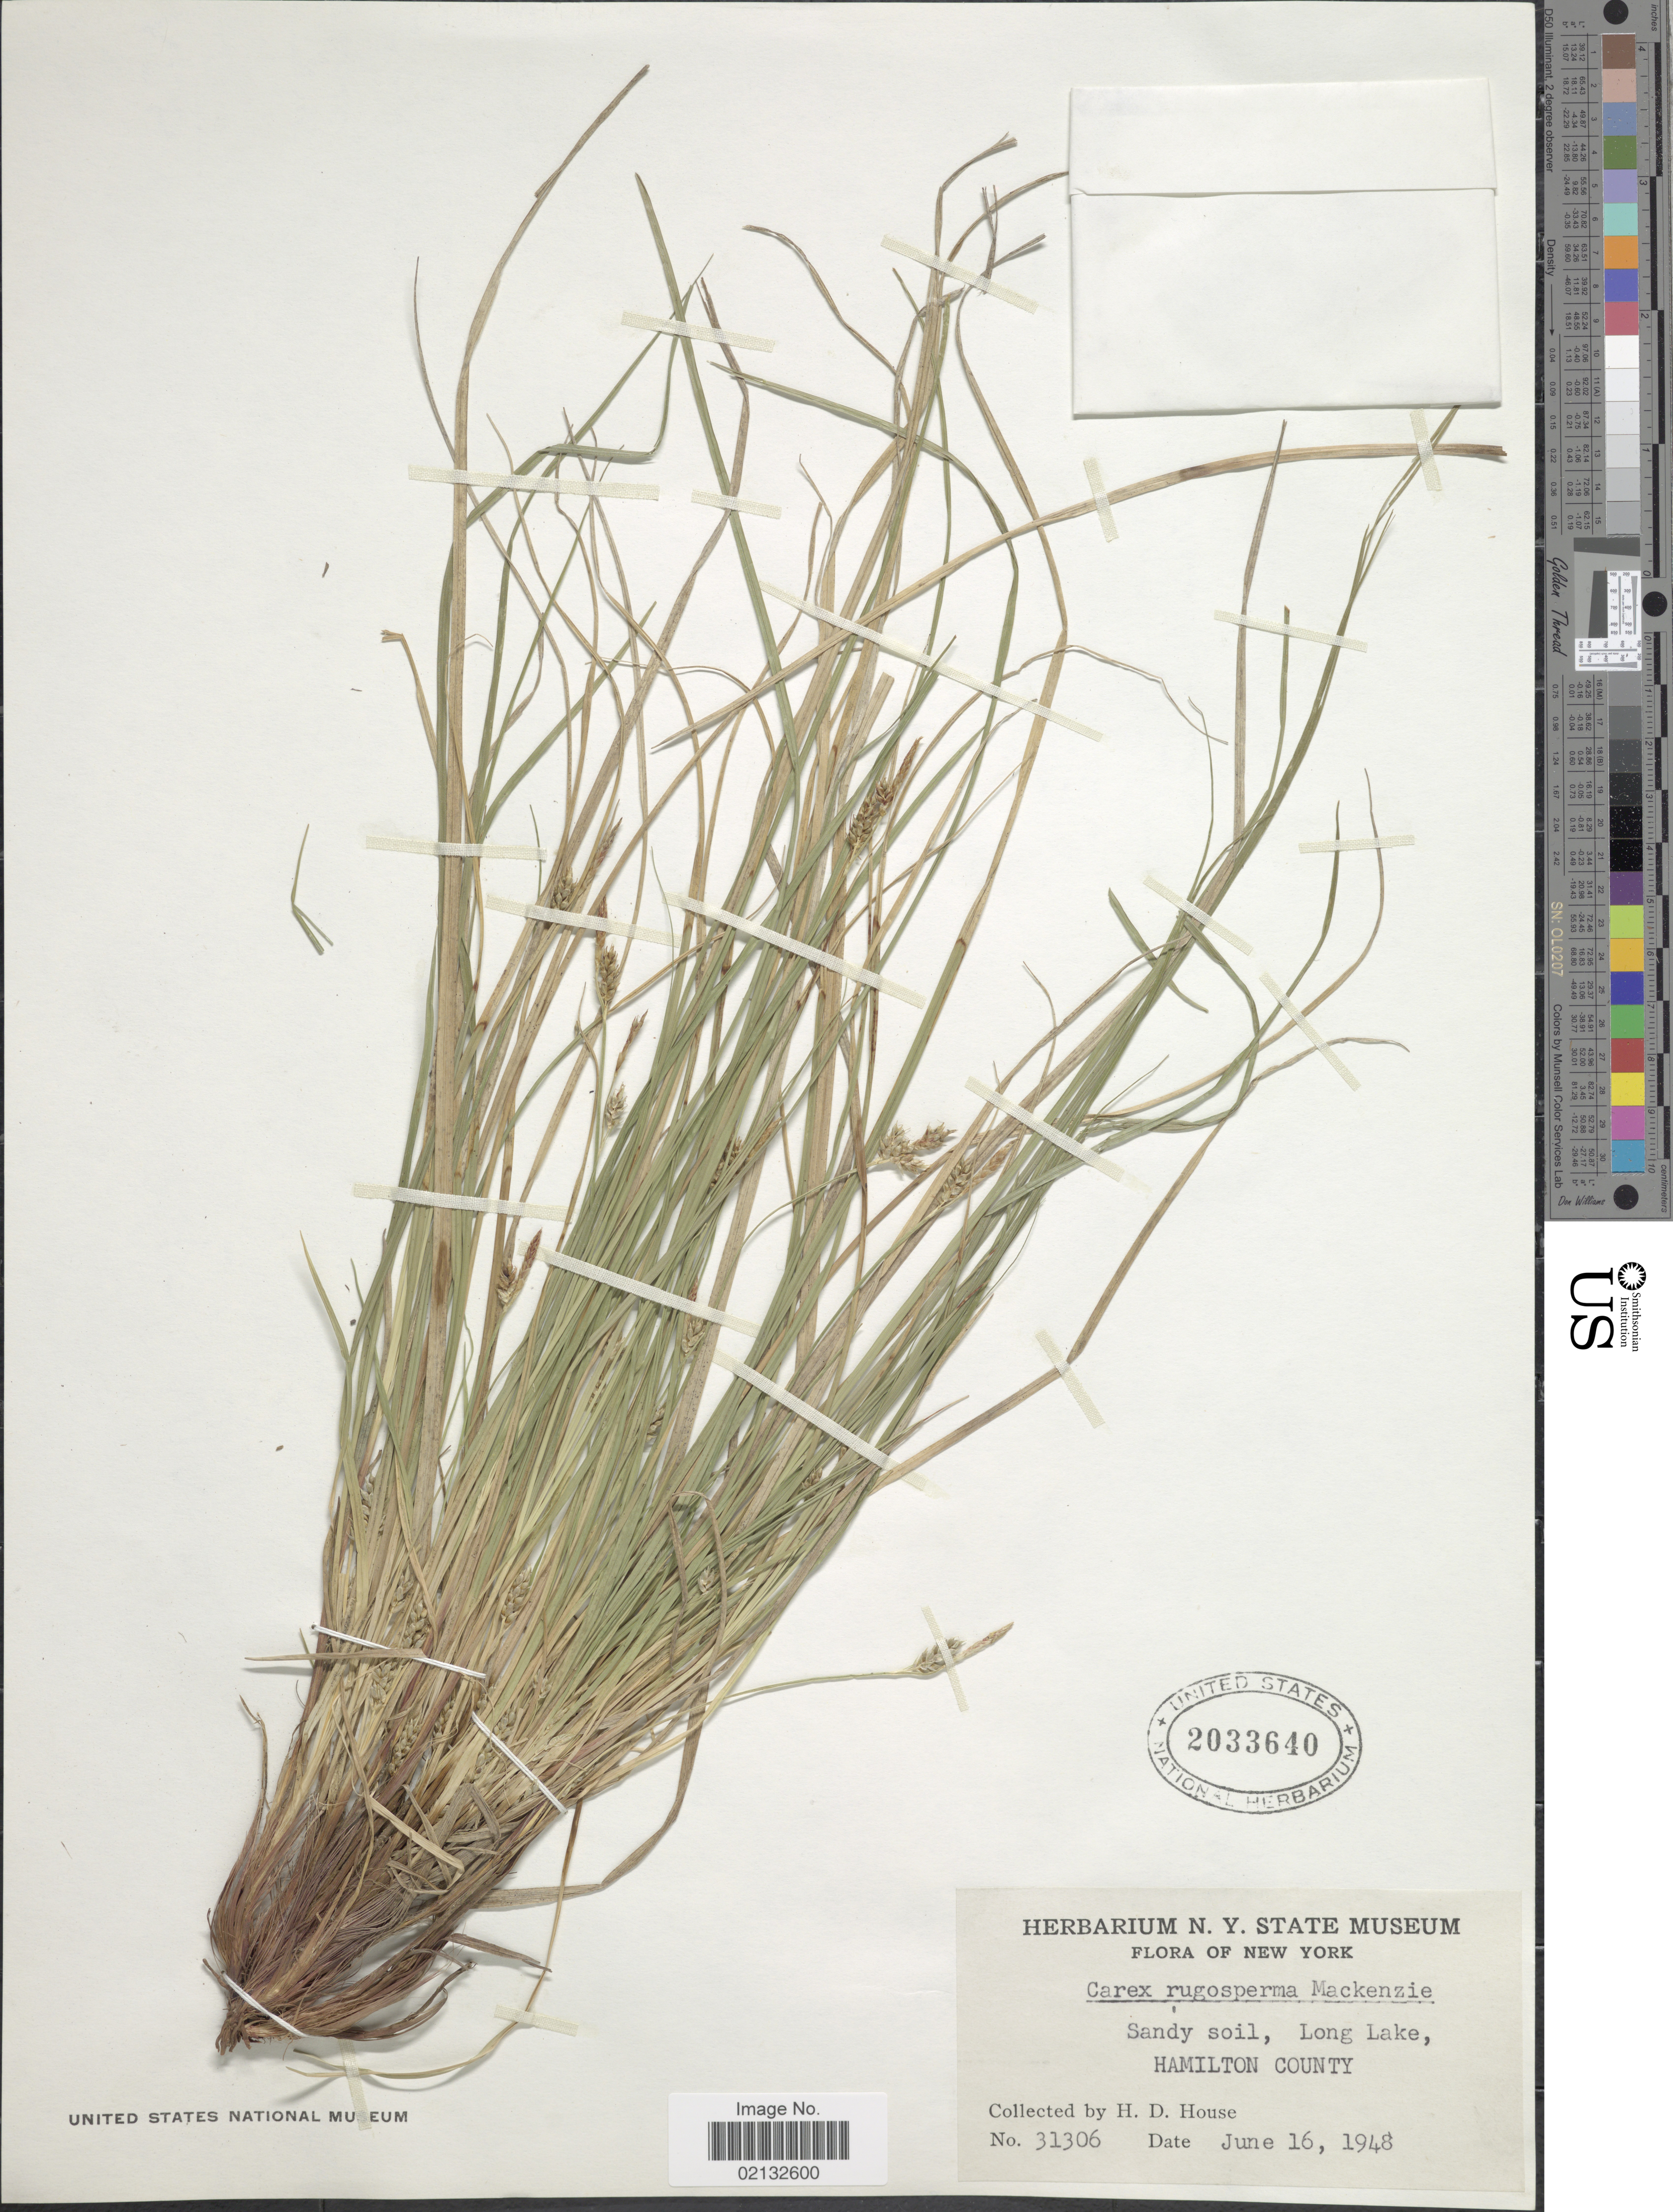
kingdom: Plantae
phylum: Tracheophyta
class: Liliopsida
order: Poales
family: Cyperaceae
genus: Carex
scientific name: Carex rugosperma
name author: Mack.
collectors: H. D. House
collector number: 31306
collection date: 1948-06-16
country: United States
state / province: New York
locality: Long Lake, Hamilton County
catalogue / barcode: US 2033640